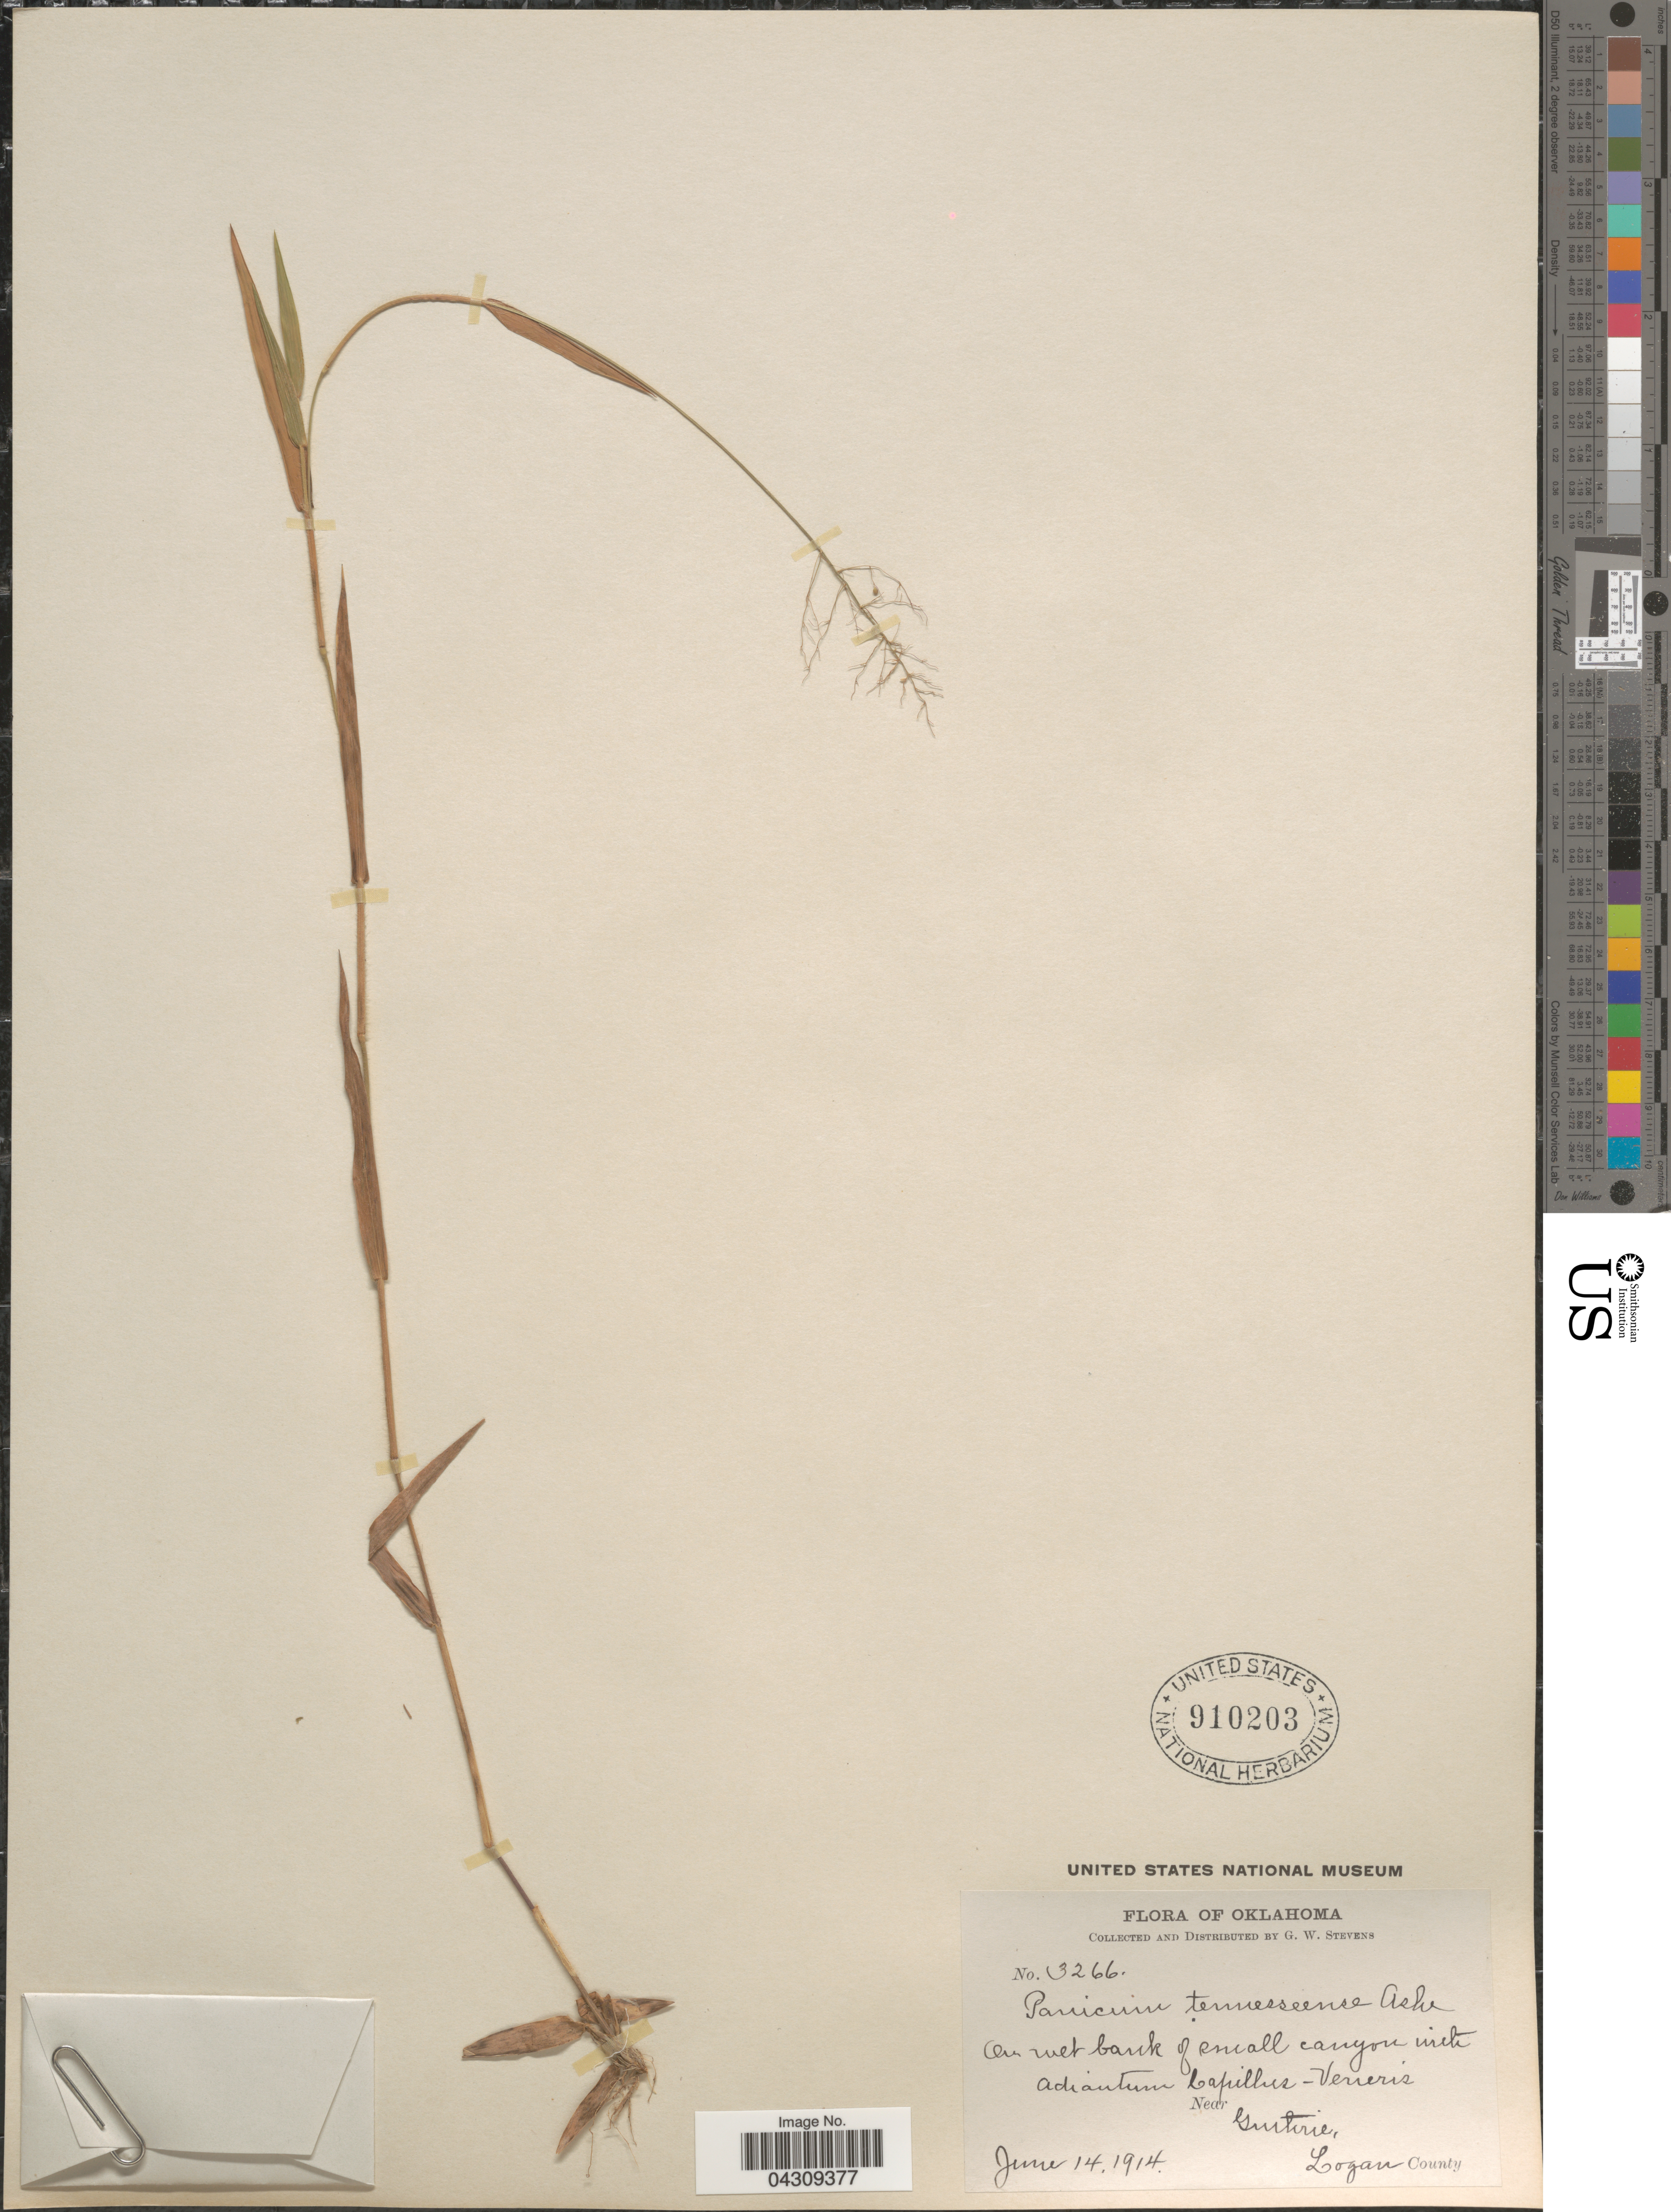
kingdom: Plantae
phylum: Tracheophyta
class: Liliopsida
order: Poales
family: Poaceae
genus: Dichanthelium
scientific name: Dichanthelium acuminatum var. acuminatum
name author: (Sw.) Gould & C.A. Clark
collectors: G. W. Stevens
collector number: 3266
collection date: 1914-06-14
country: United States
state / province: Oklahoma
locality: Near Guthrie, Logan County.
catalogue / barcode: US 910203